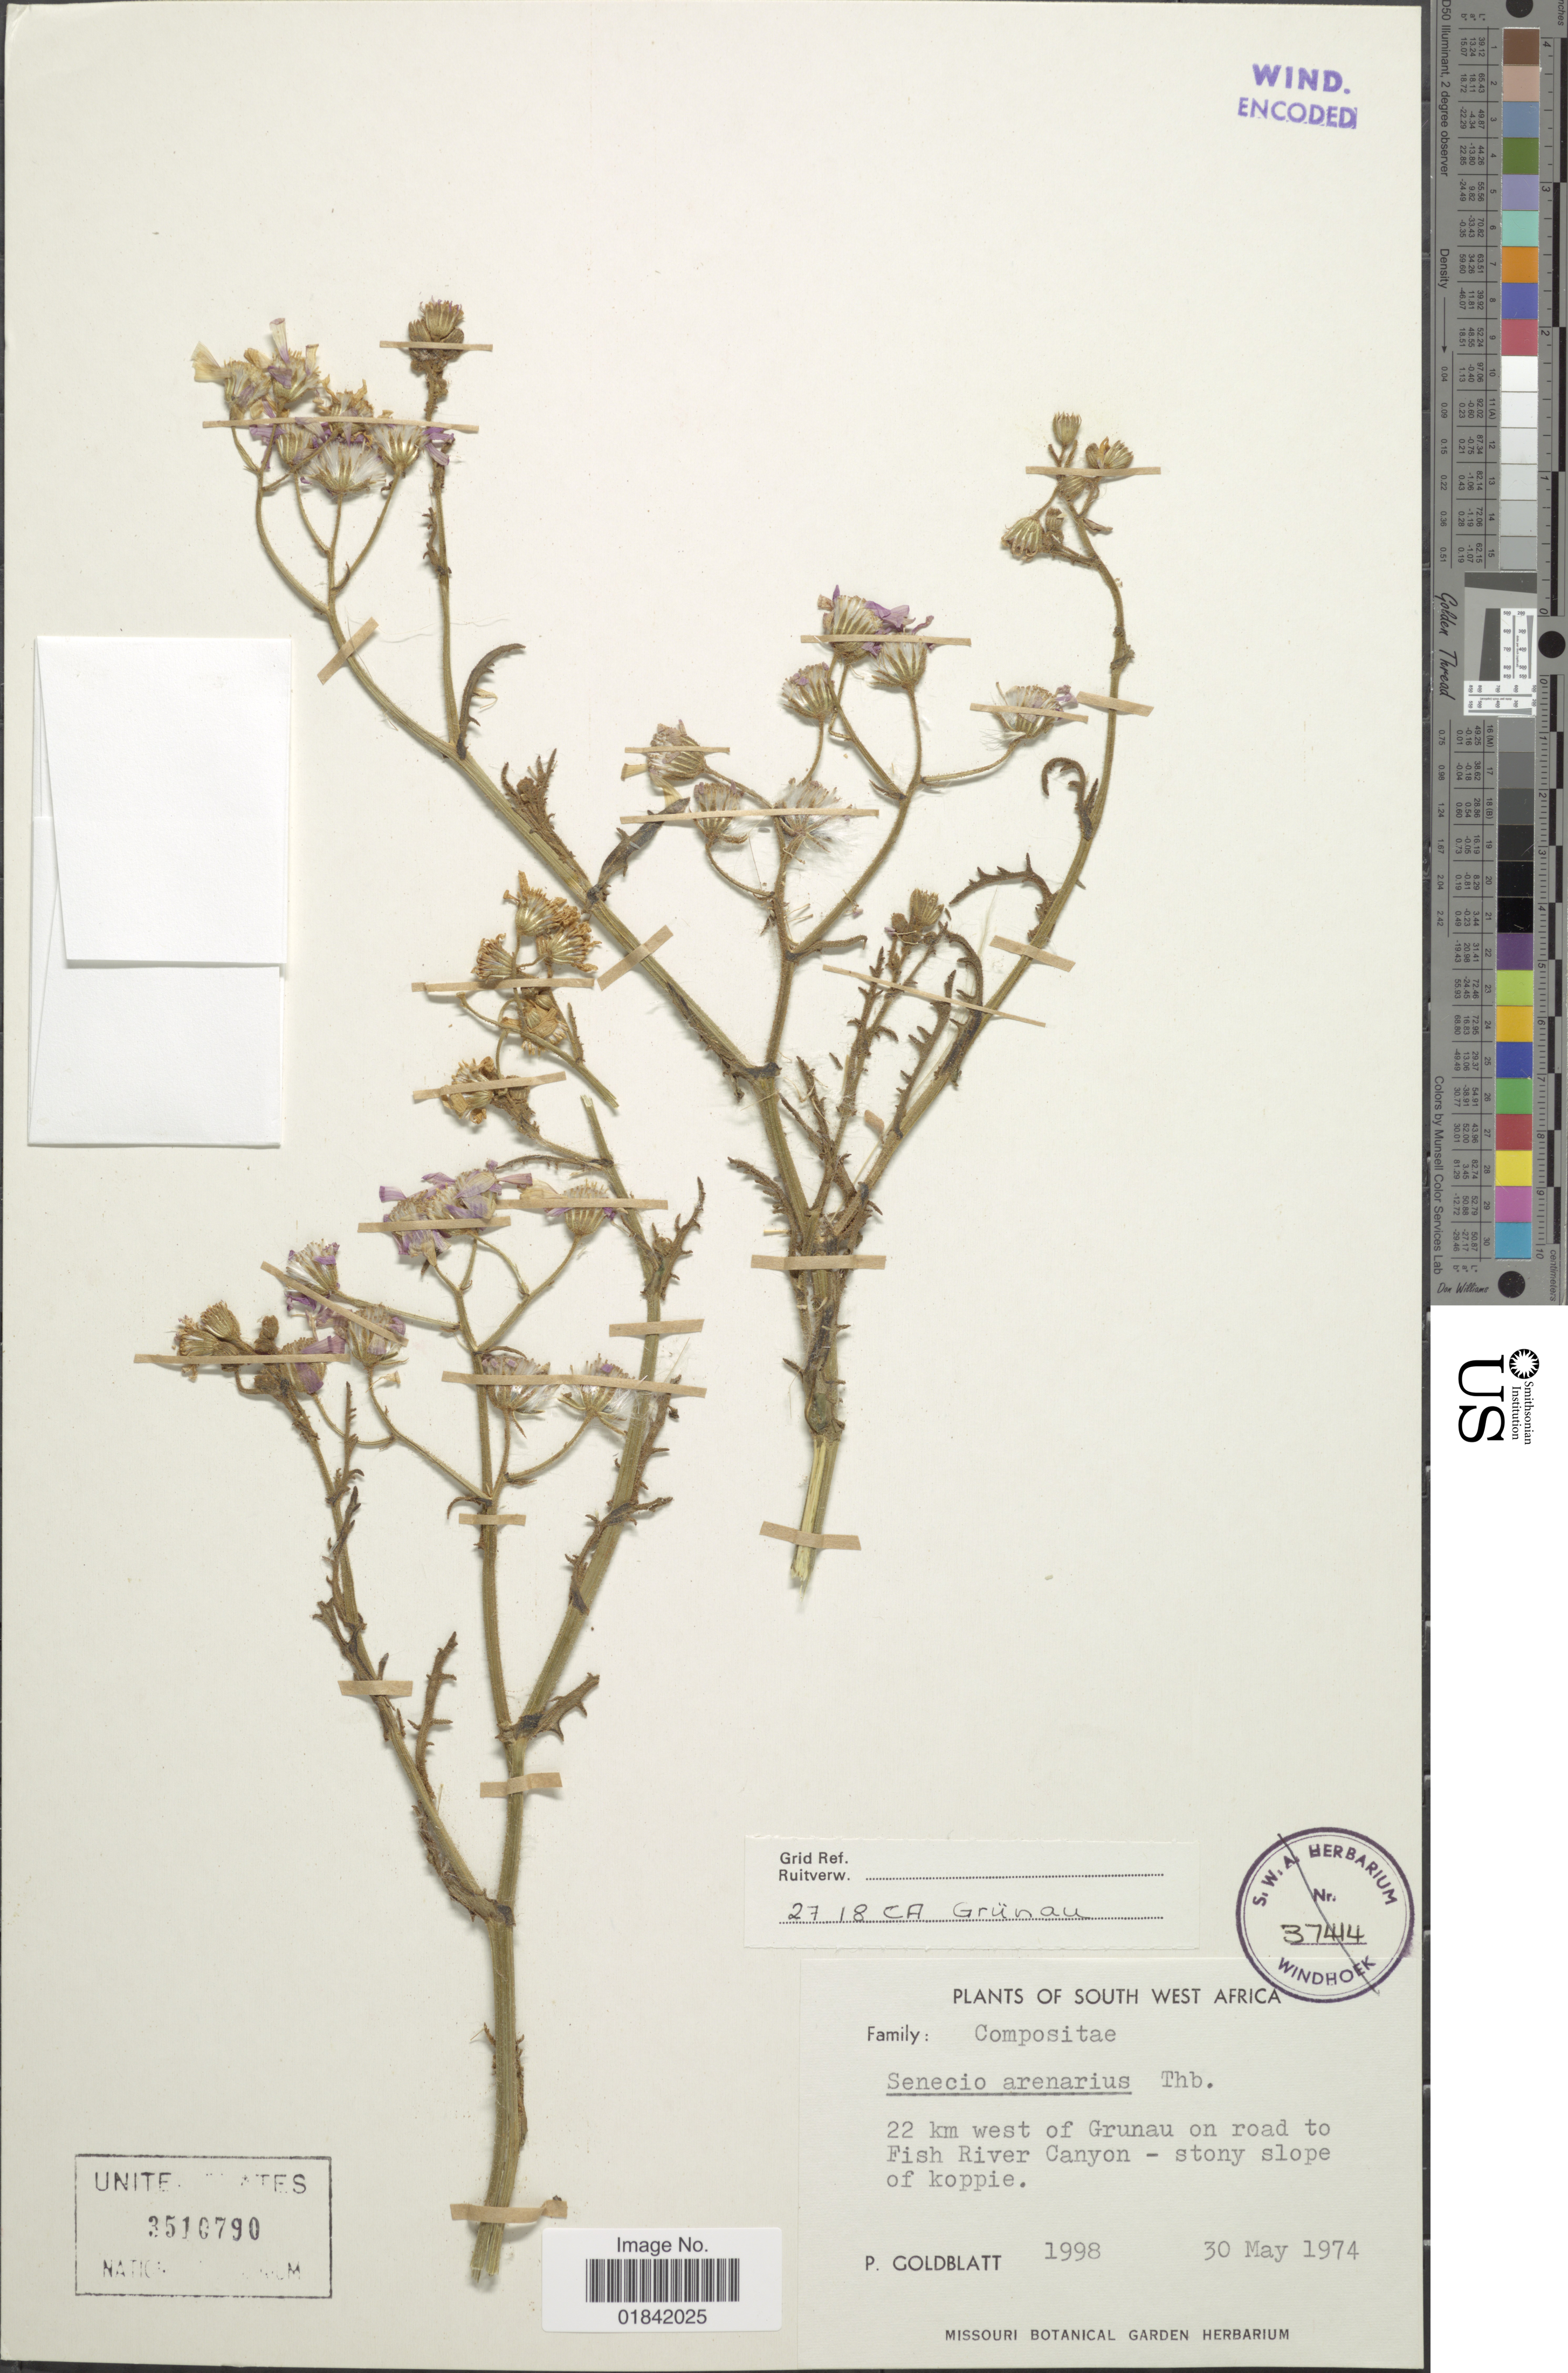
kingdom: Plantae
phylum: Tracheophyta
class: Magnoliopsida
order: Asterales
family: Asteraceae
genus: Senecio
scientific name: Senecio arenarius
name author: Thunb.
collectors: P. Goldblatt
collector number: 1998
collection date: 1974-05-30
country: Namibia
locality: South West Africa, 22 km west of Grunau on road to Fish river Canyon, stony slope of koppie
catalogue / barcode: US 3516790